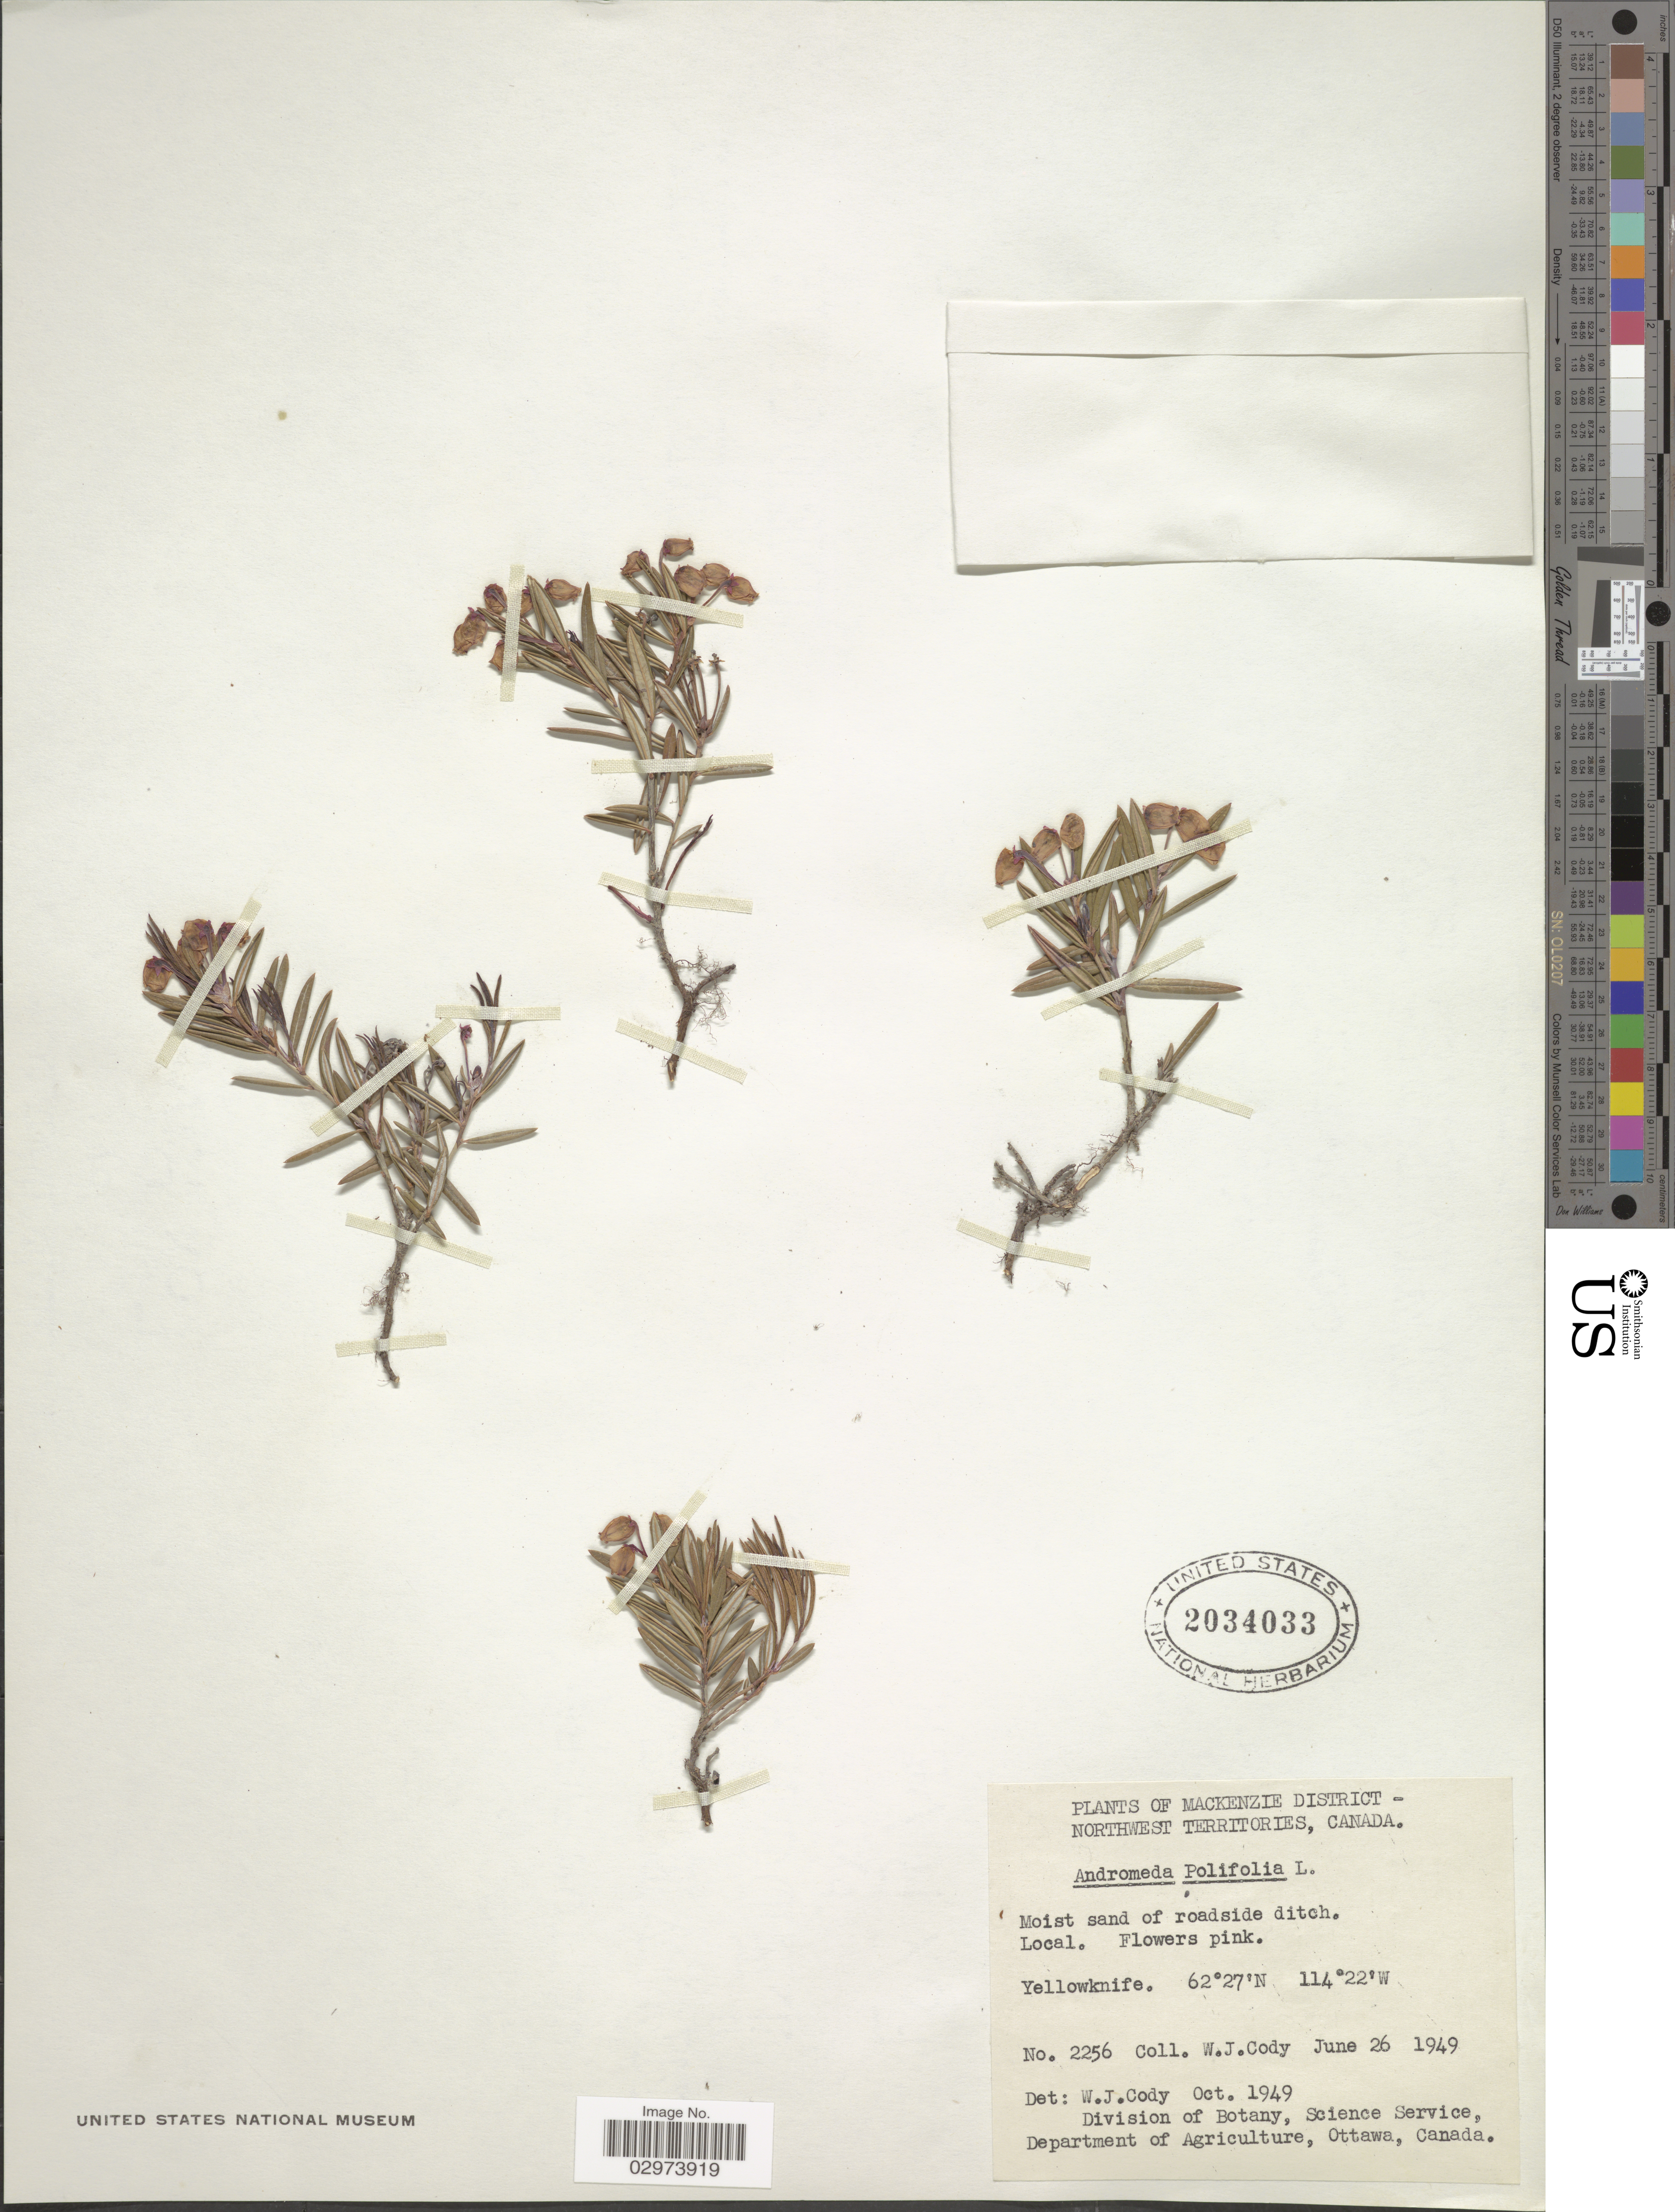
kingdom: Plantae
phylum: Tracheophyta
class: Magnoliopsida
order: Ericales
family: Ericaceae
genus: Andromeda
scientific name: Andromeda polifolia var. latifolia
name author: Aiton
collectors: W. Cody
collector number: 2256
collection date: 1949-06-26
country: Canada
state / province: Northwest Territories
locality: Mackenzie District. Yellowknife.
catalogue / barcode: US 2034033